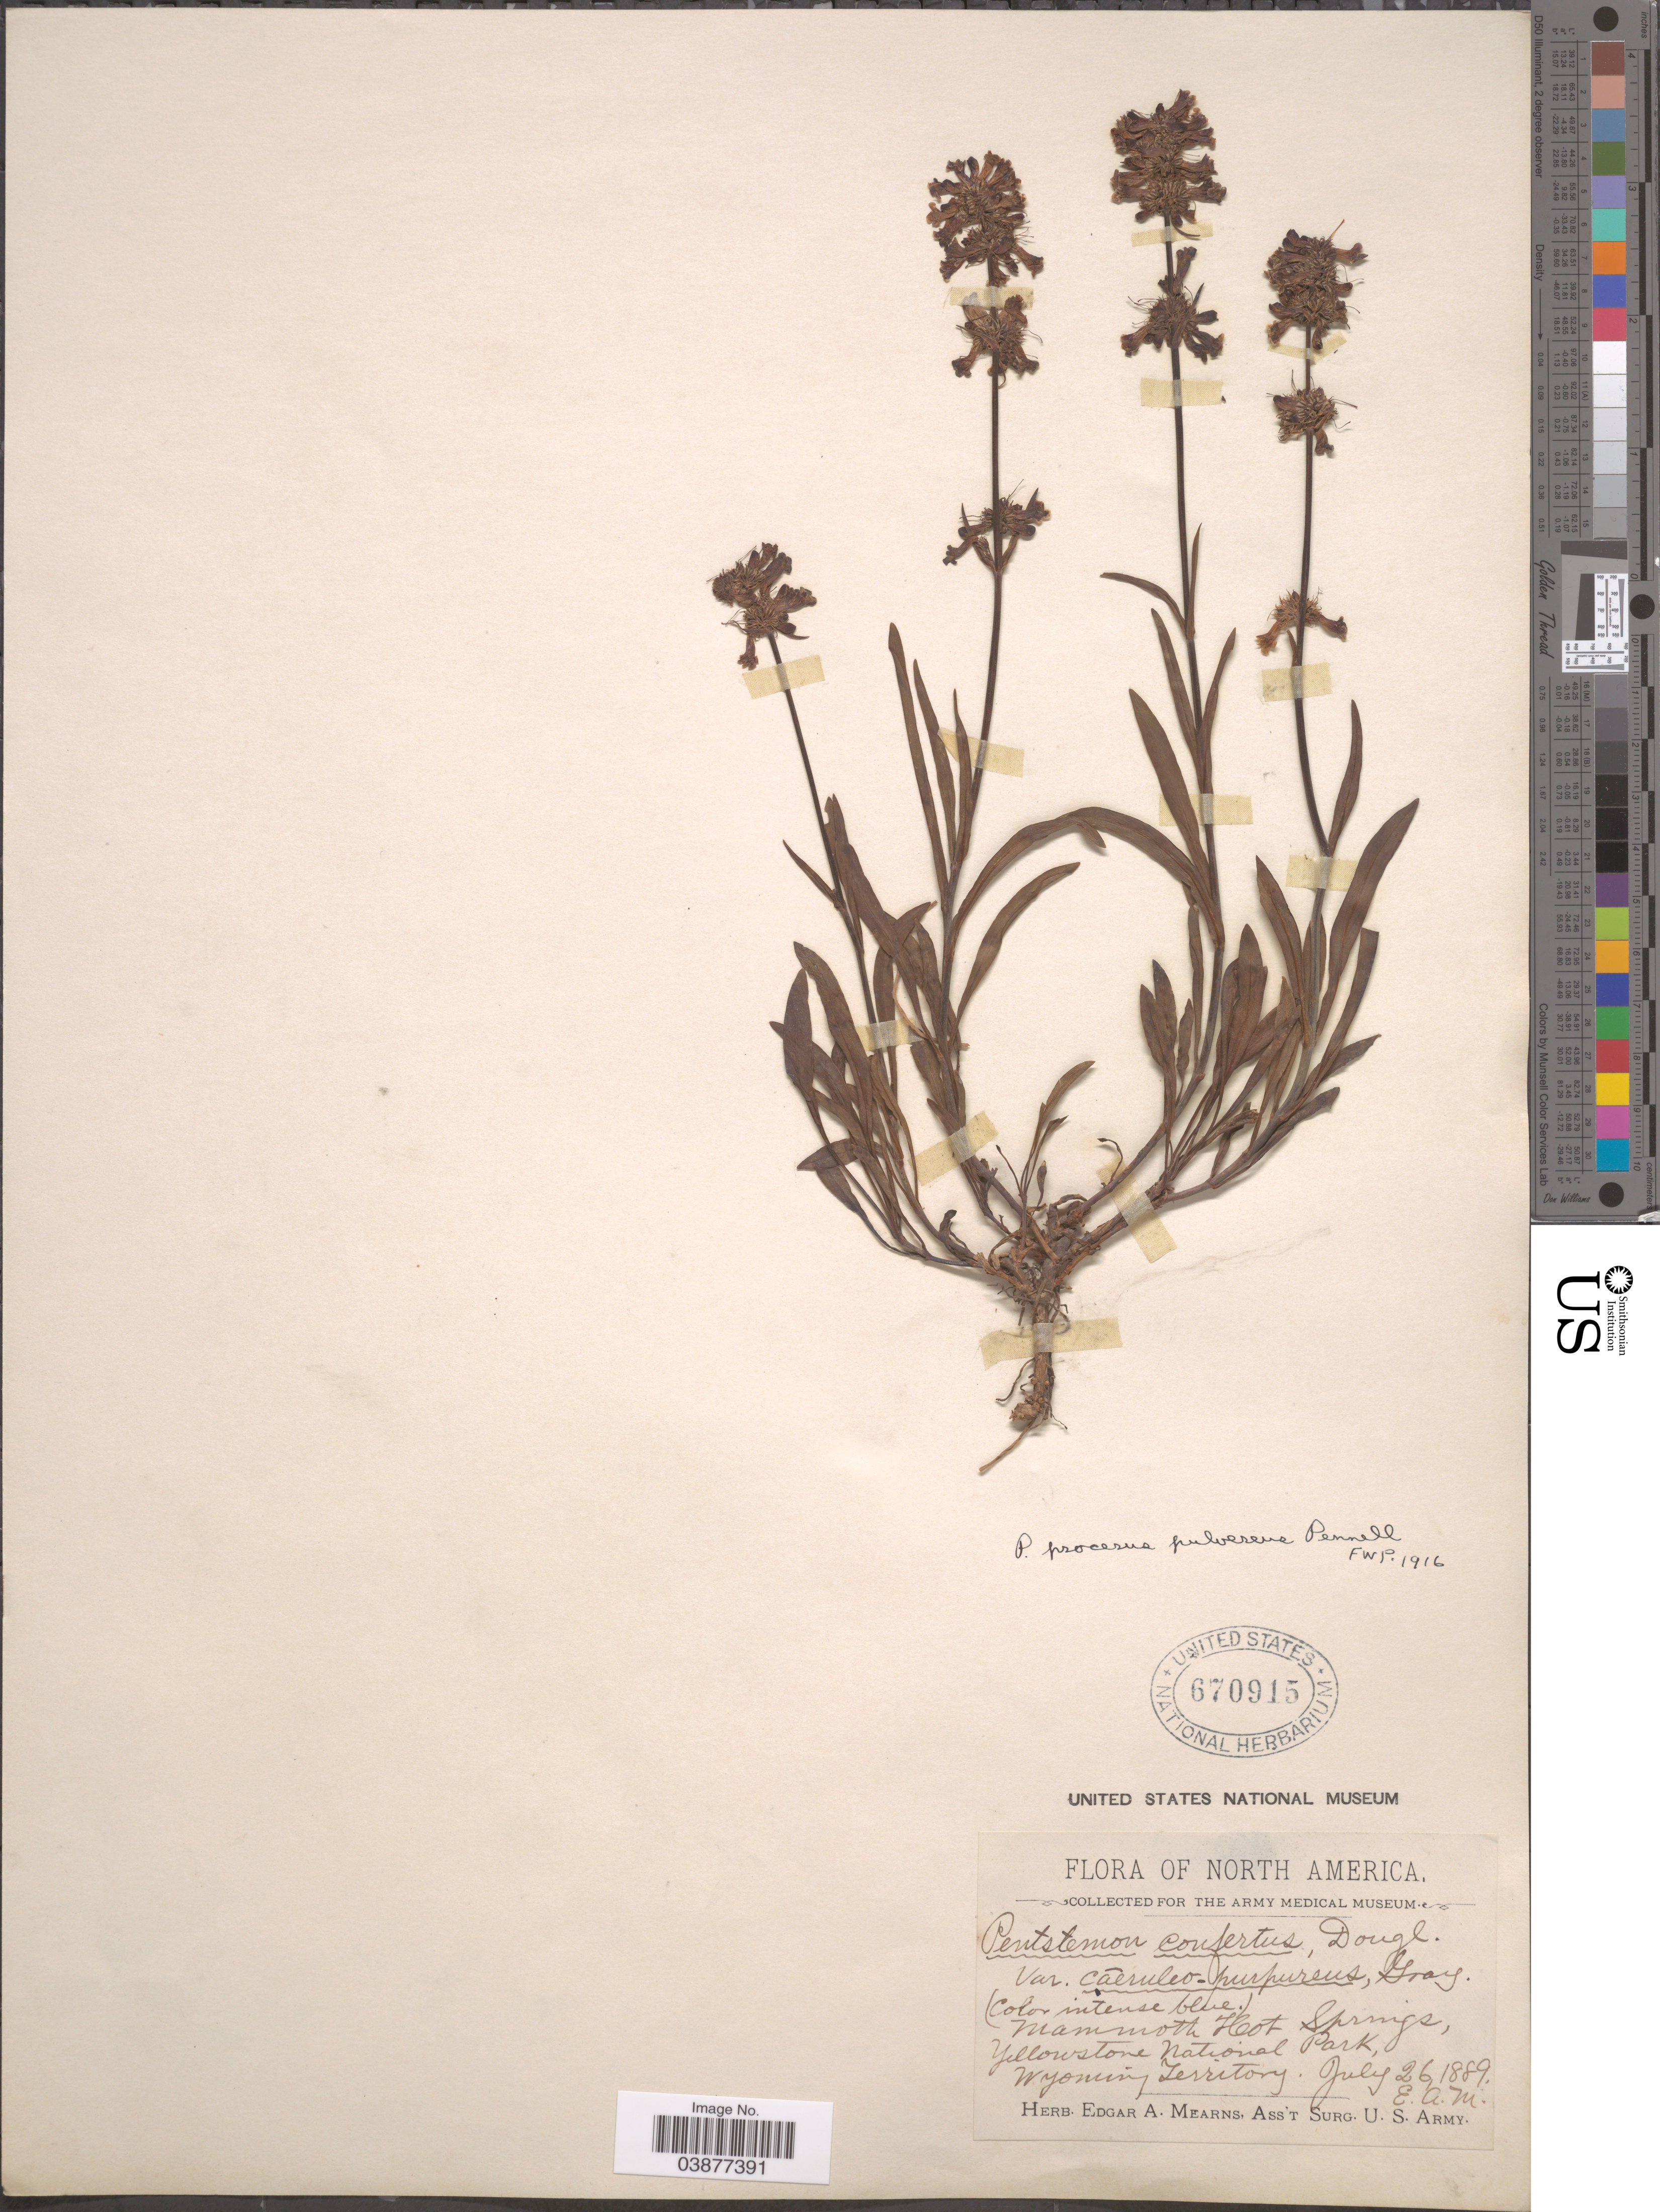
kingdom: Plantae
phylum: Tracheophyta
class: Magnoliopsida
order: Lamiales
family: Plantaginaceae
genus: Penstemon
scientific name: Penstemon procerus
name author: Douglas ex Graham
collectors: E. A. Mearns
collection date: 1889-07-26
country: United States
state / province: Wyoming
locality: Mammoth Hot Springs, Yellowstone National Park.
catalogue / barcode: US 670915